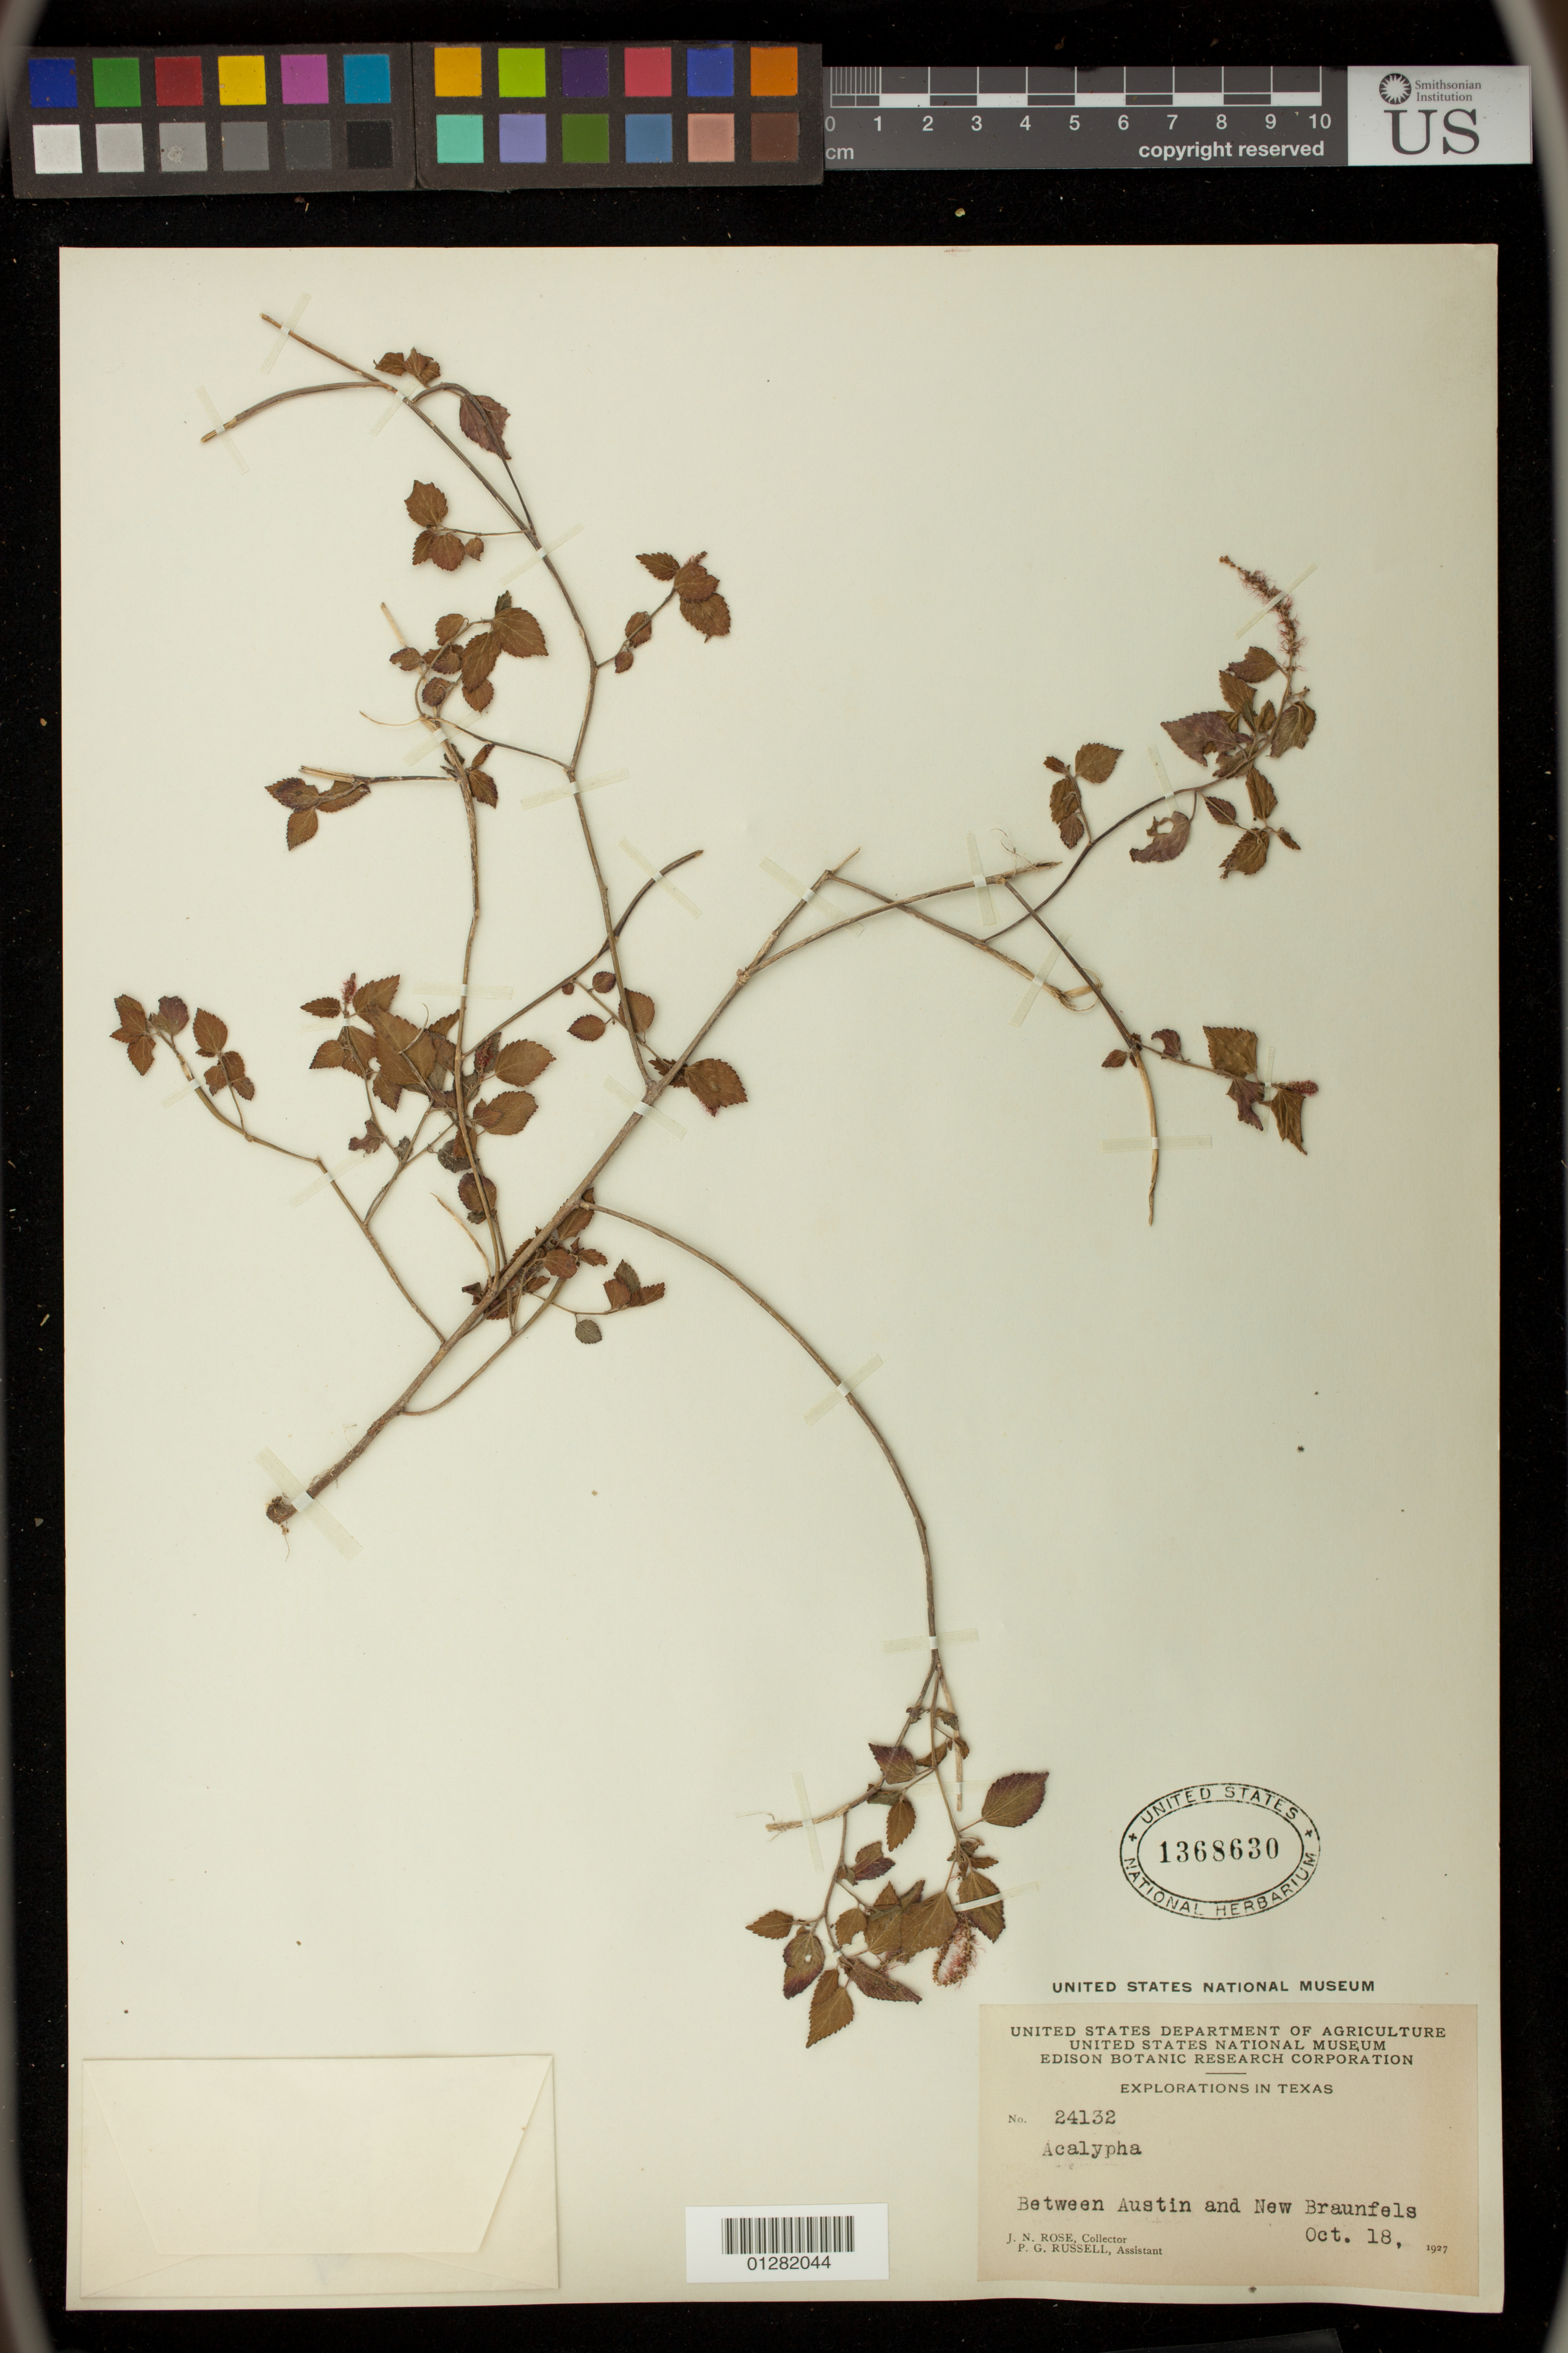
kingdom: Plantae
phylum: Tracheophyta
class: Magnoliopsida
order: Malpighiales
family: Euphorbiaceae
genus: Acalypha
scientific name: Acalypha sp.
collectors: J. N. Rose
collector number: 24132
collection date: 1927-10-18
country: United States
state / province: Texas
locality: Between Austin and New Braunfels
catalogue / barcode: US 1368630